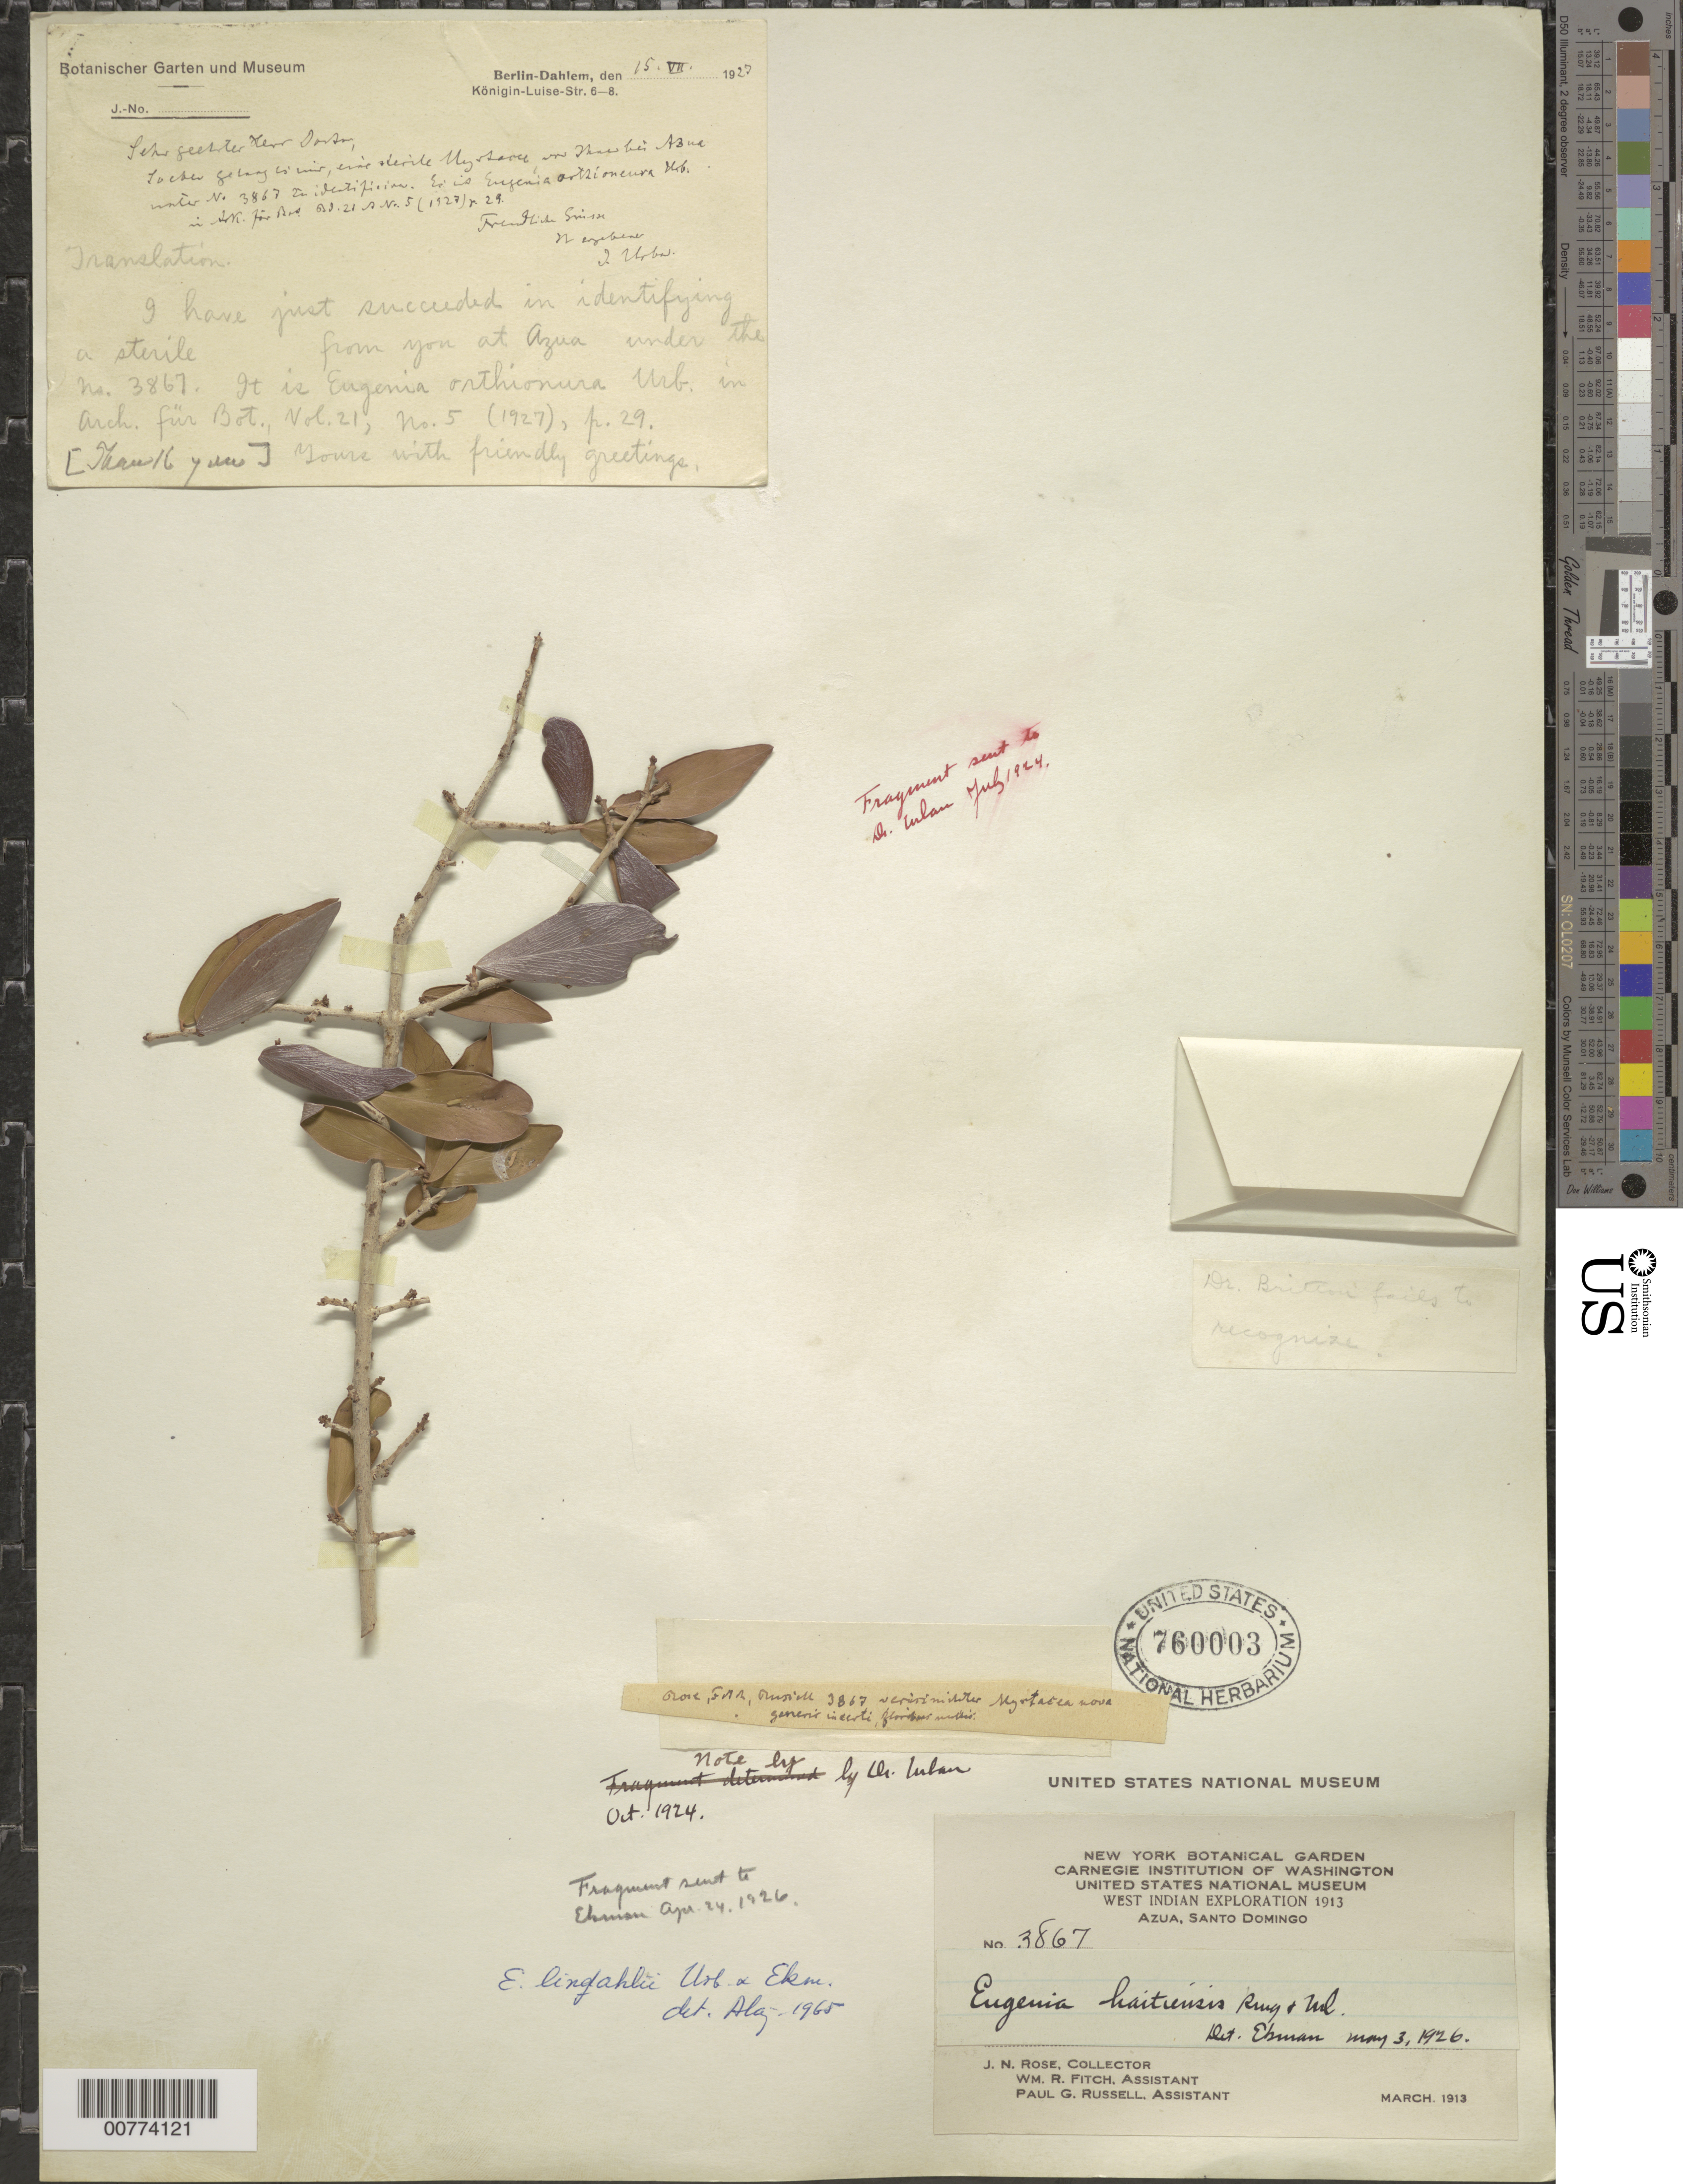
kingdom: Plantae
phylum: Tracheophyta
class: Magnoliopsida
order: Myrtales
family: Myrtaceae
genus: Eugenia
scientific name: Eugenia lindahlii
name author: Urb. & Ekman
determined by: Liogier, Alain H.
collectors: J. N. Rose, W. R. Fitch & P. G. Russell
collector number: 3867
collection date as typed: Mar 1913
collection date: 1913-03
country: Dominican Republic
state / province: Azua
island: Hispaniola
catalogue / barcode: US 760003